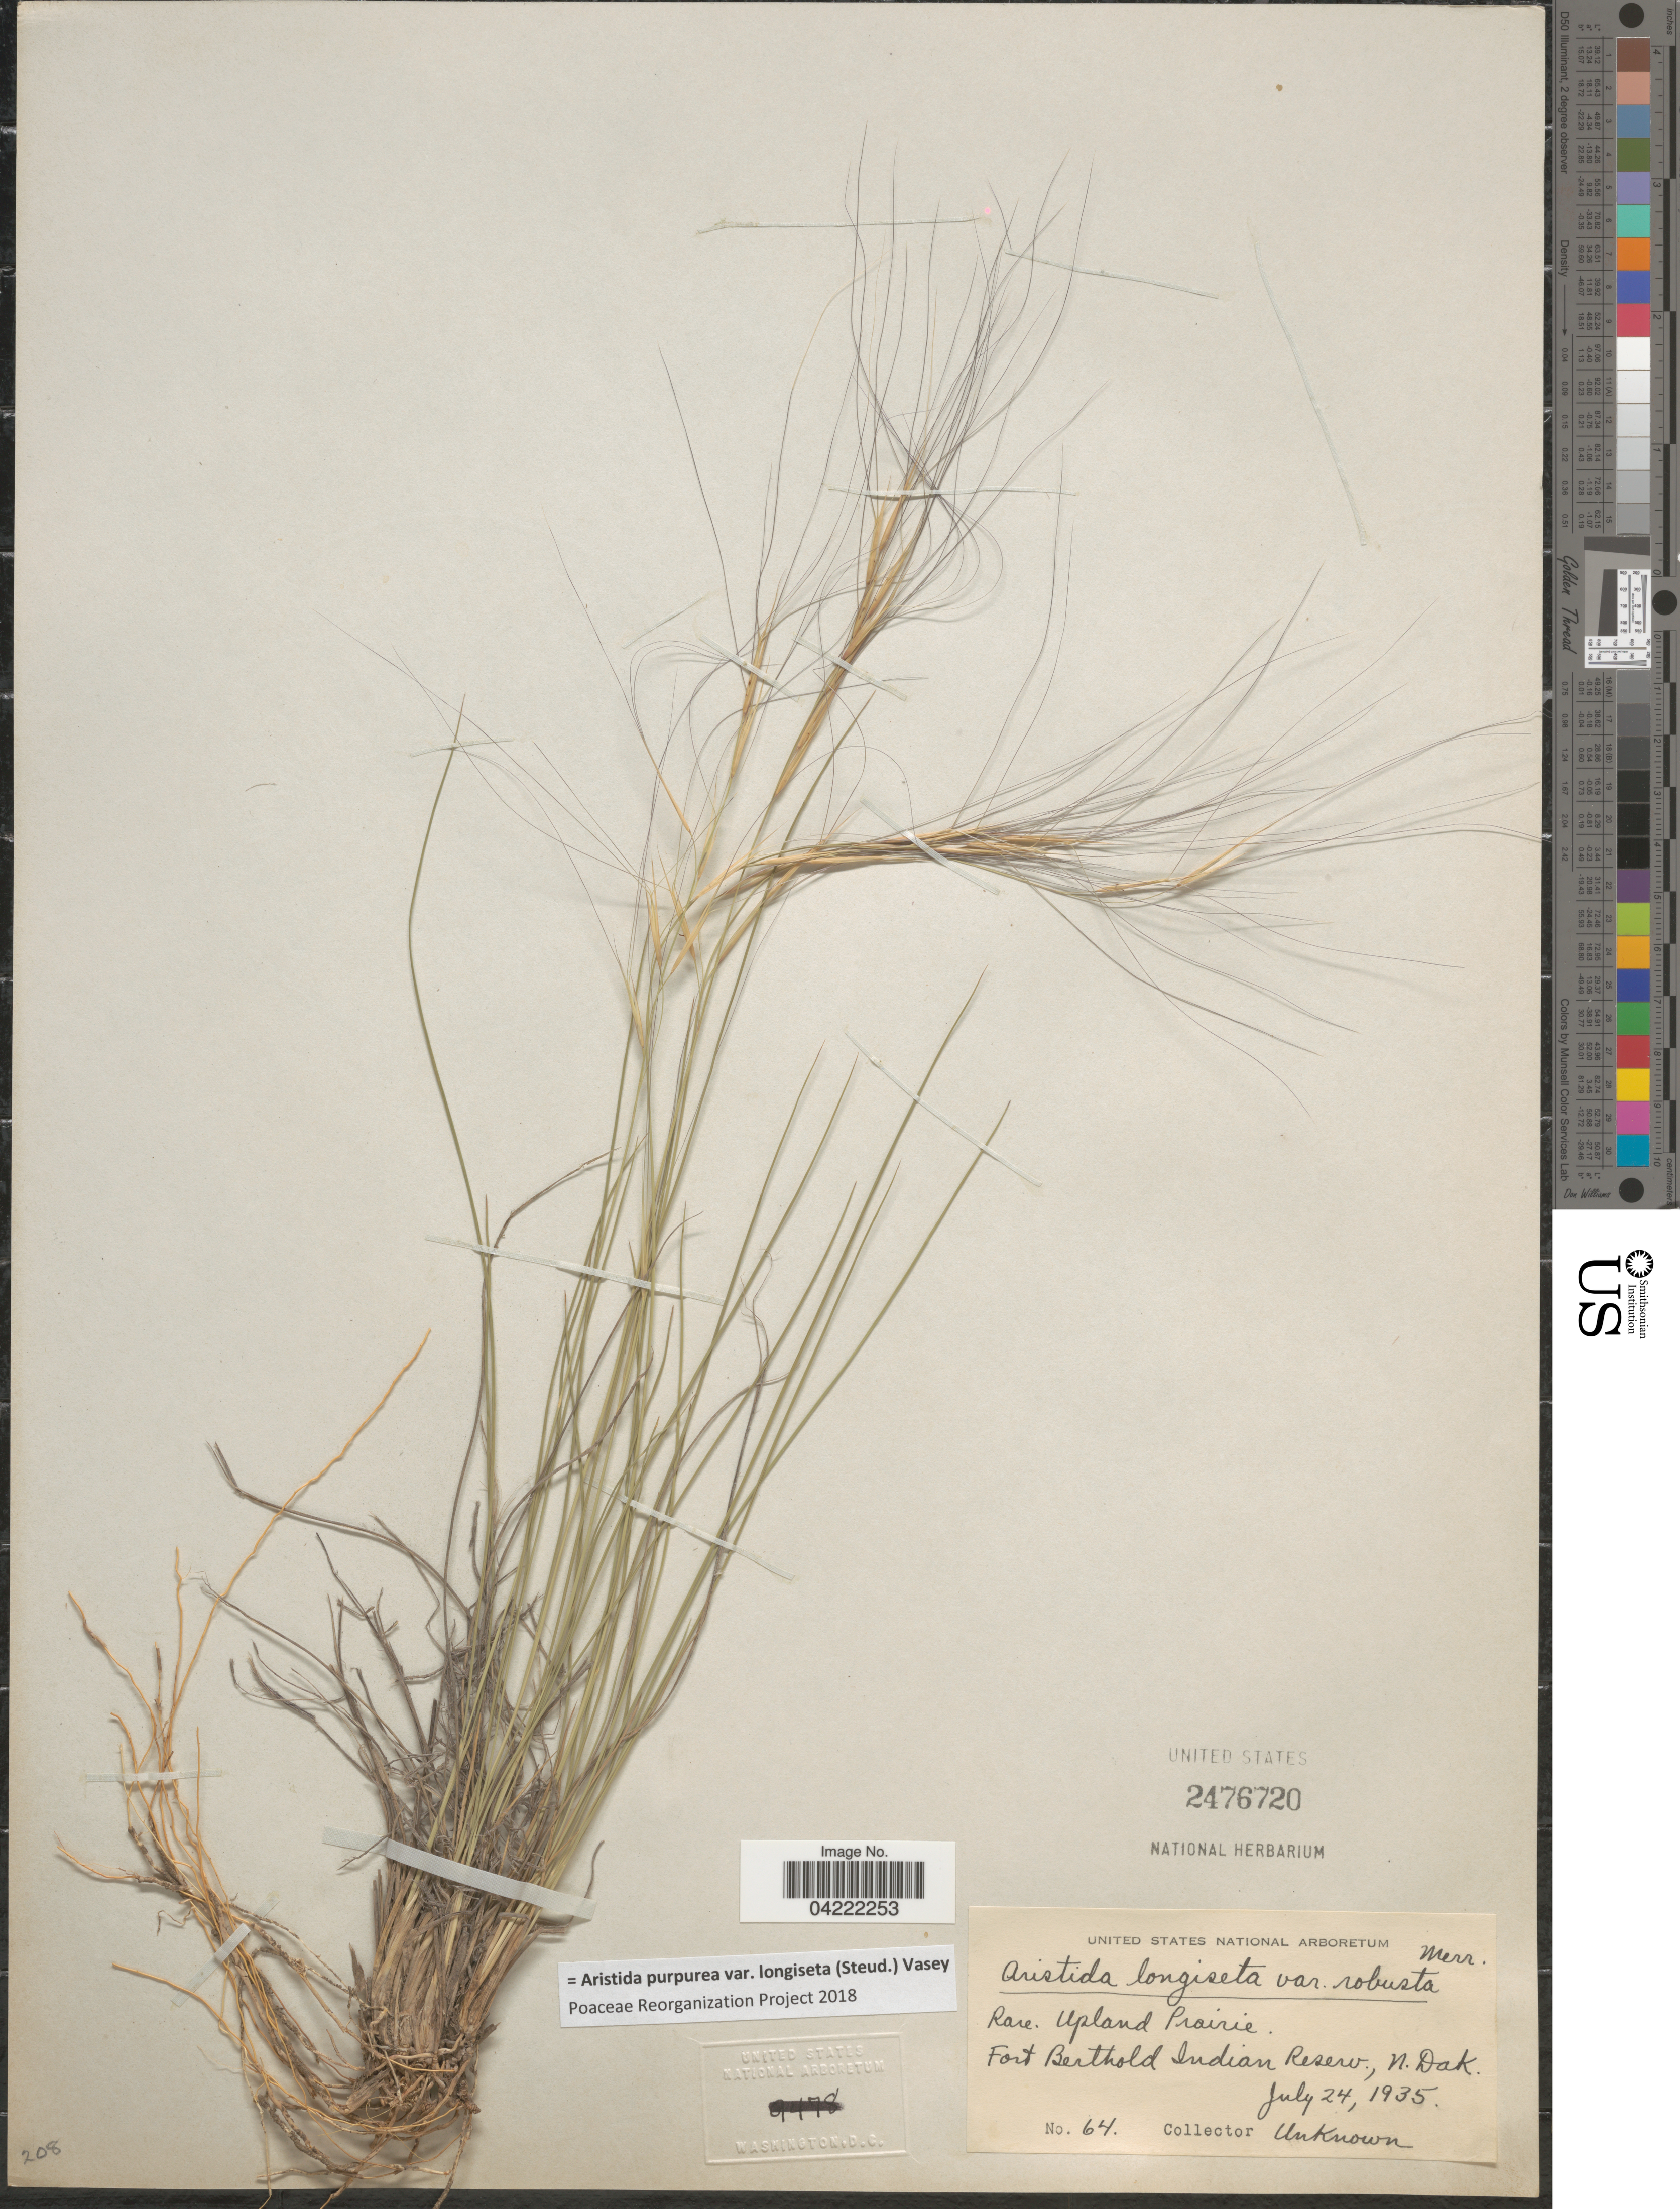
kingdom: Plantae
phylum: Tracheophyta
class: Liliopsida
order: Poales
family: Poaceae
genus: Aristida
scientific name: Aristida purpurea var. longiseta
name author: (Steud.) Vasey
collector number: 64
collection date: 1935-07-24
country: United States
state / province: North Dakota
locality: Fort Berthold Indian Reserv.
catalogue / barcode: US 2476720